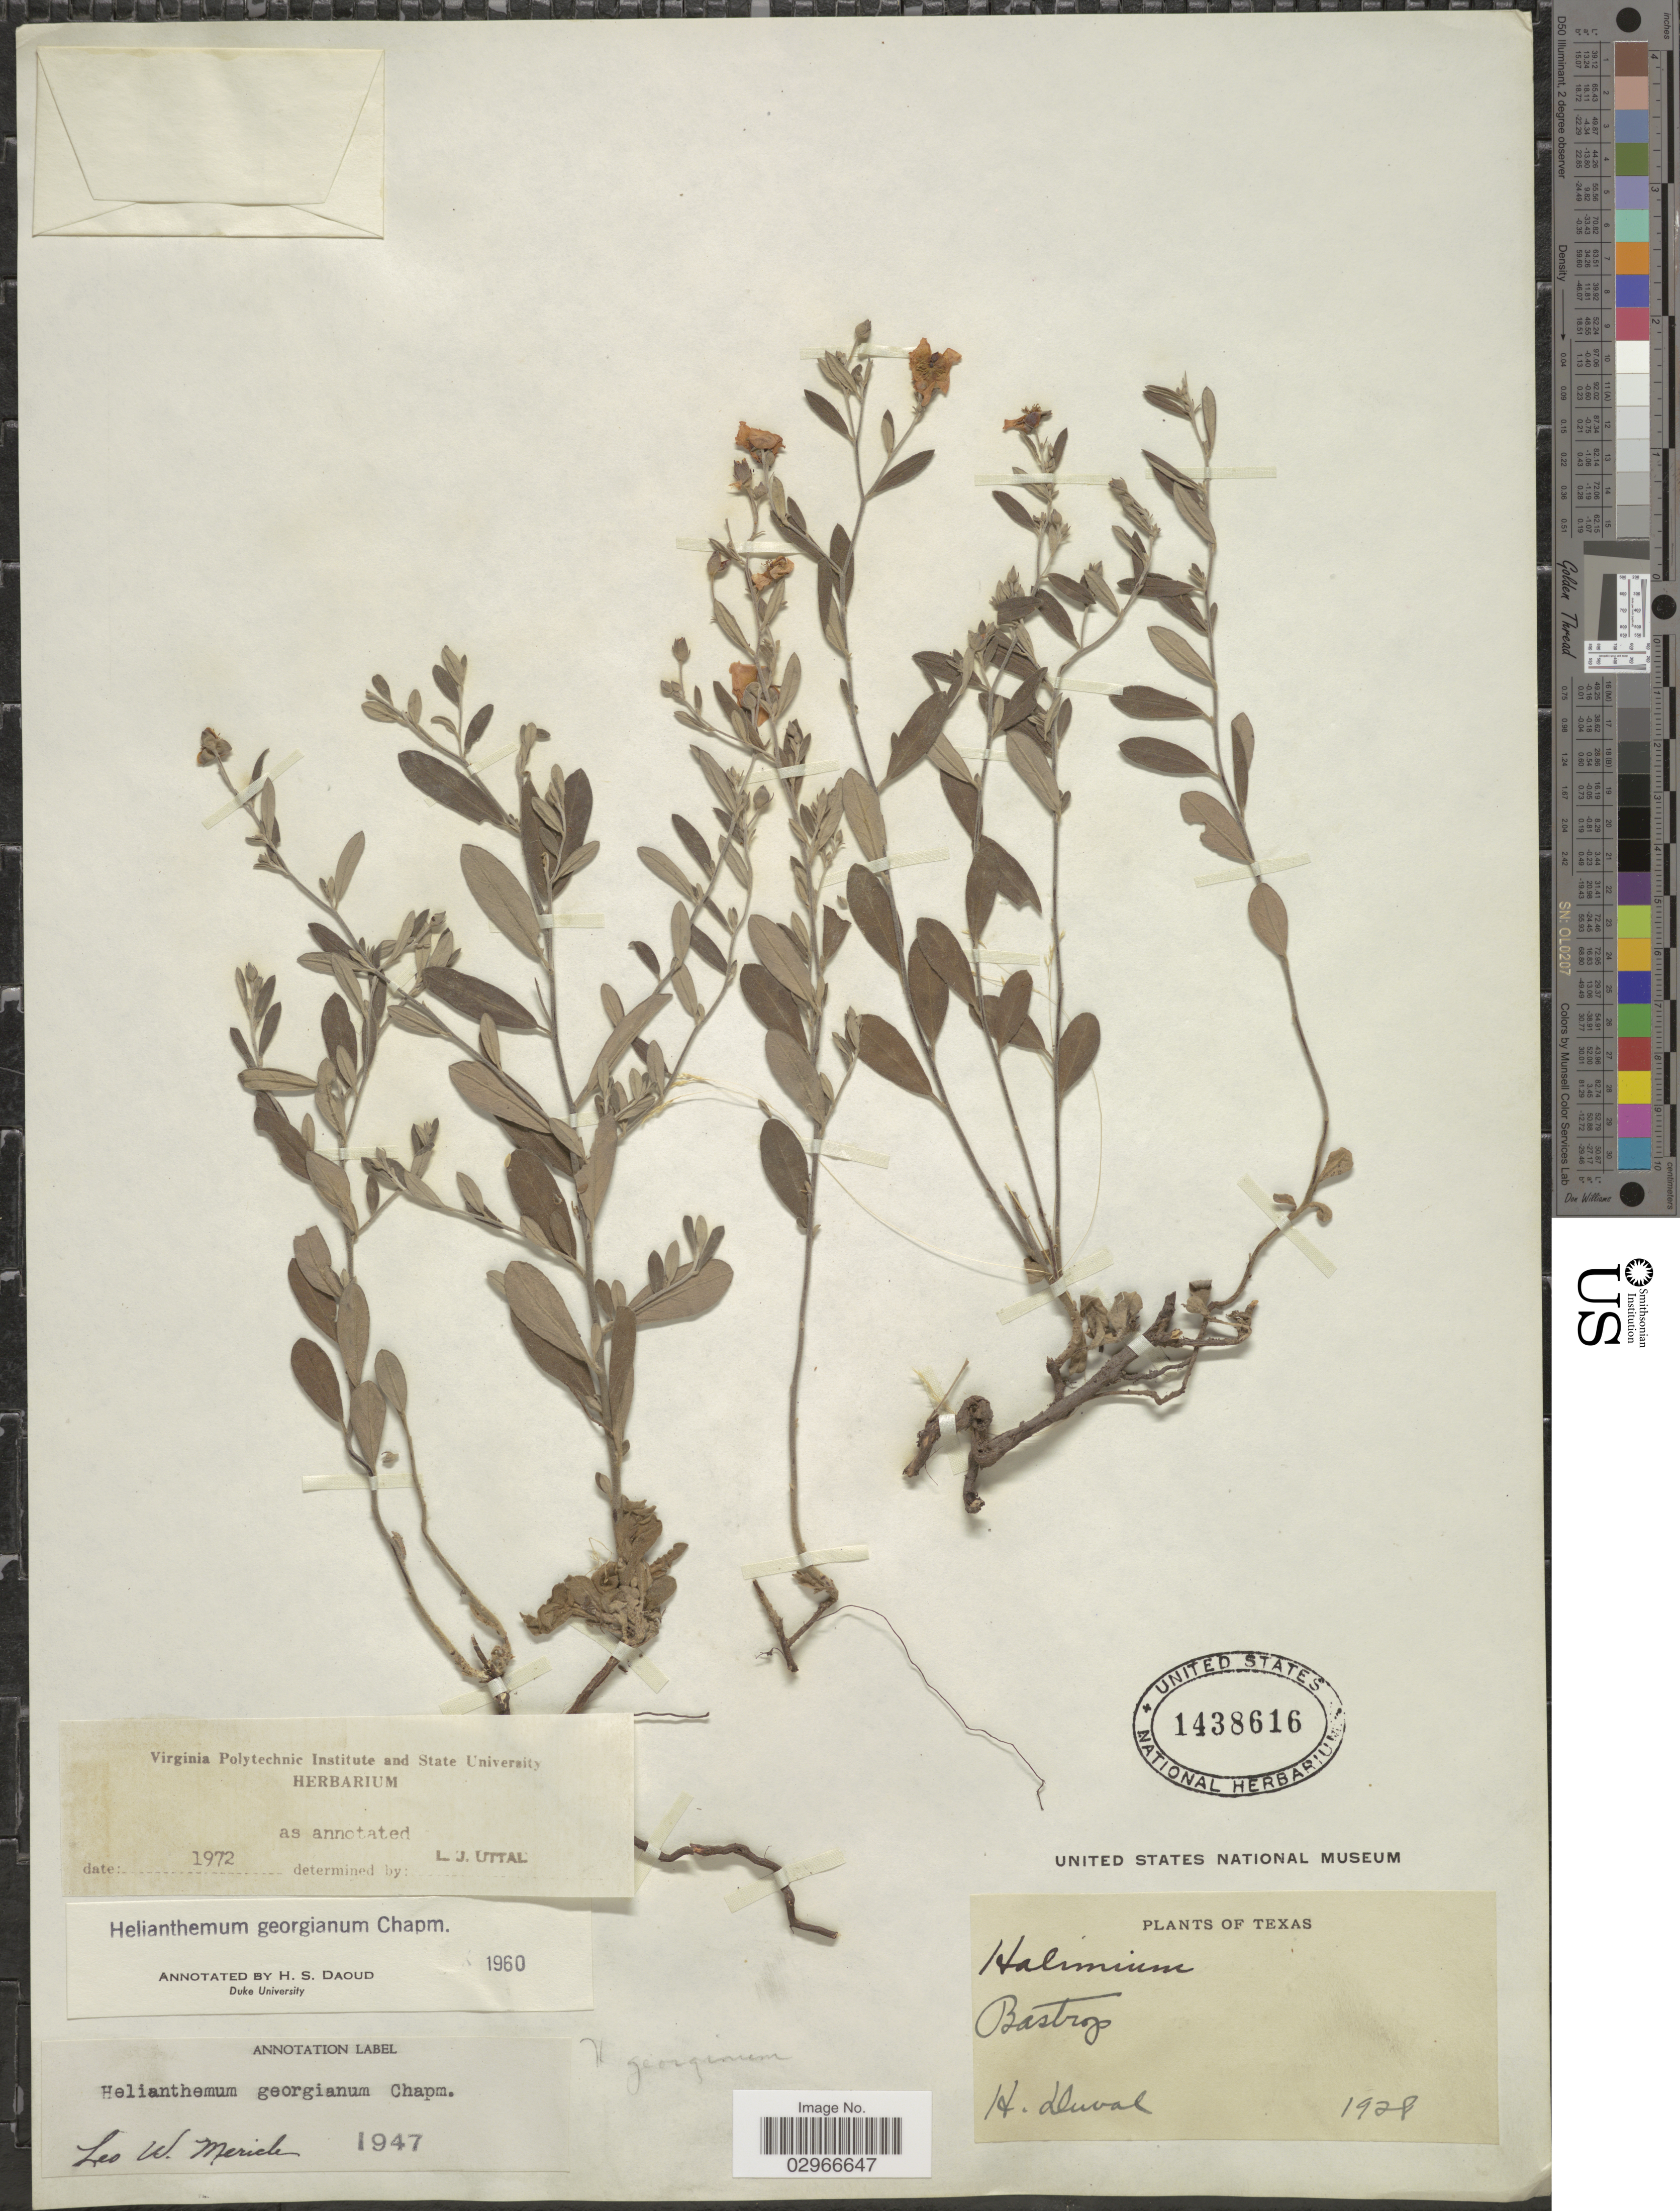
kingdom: Plantae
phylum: Tracheophyta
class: Magnoliopsida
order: Malvales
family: Cistaceae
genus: Helianthemum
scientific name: Helianthemum georgianum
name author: Chapm.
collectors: H. Duval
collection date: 1928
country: United States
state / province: Texas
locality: Bastrop.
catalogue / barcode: US 1438616